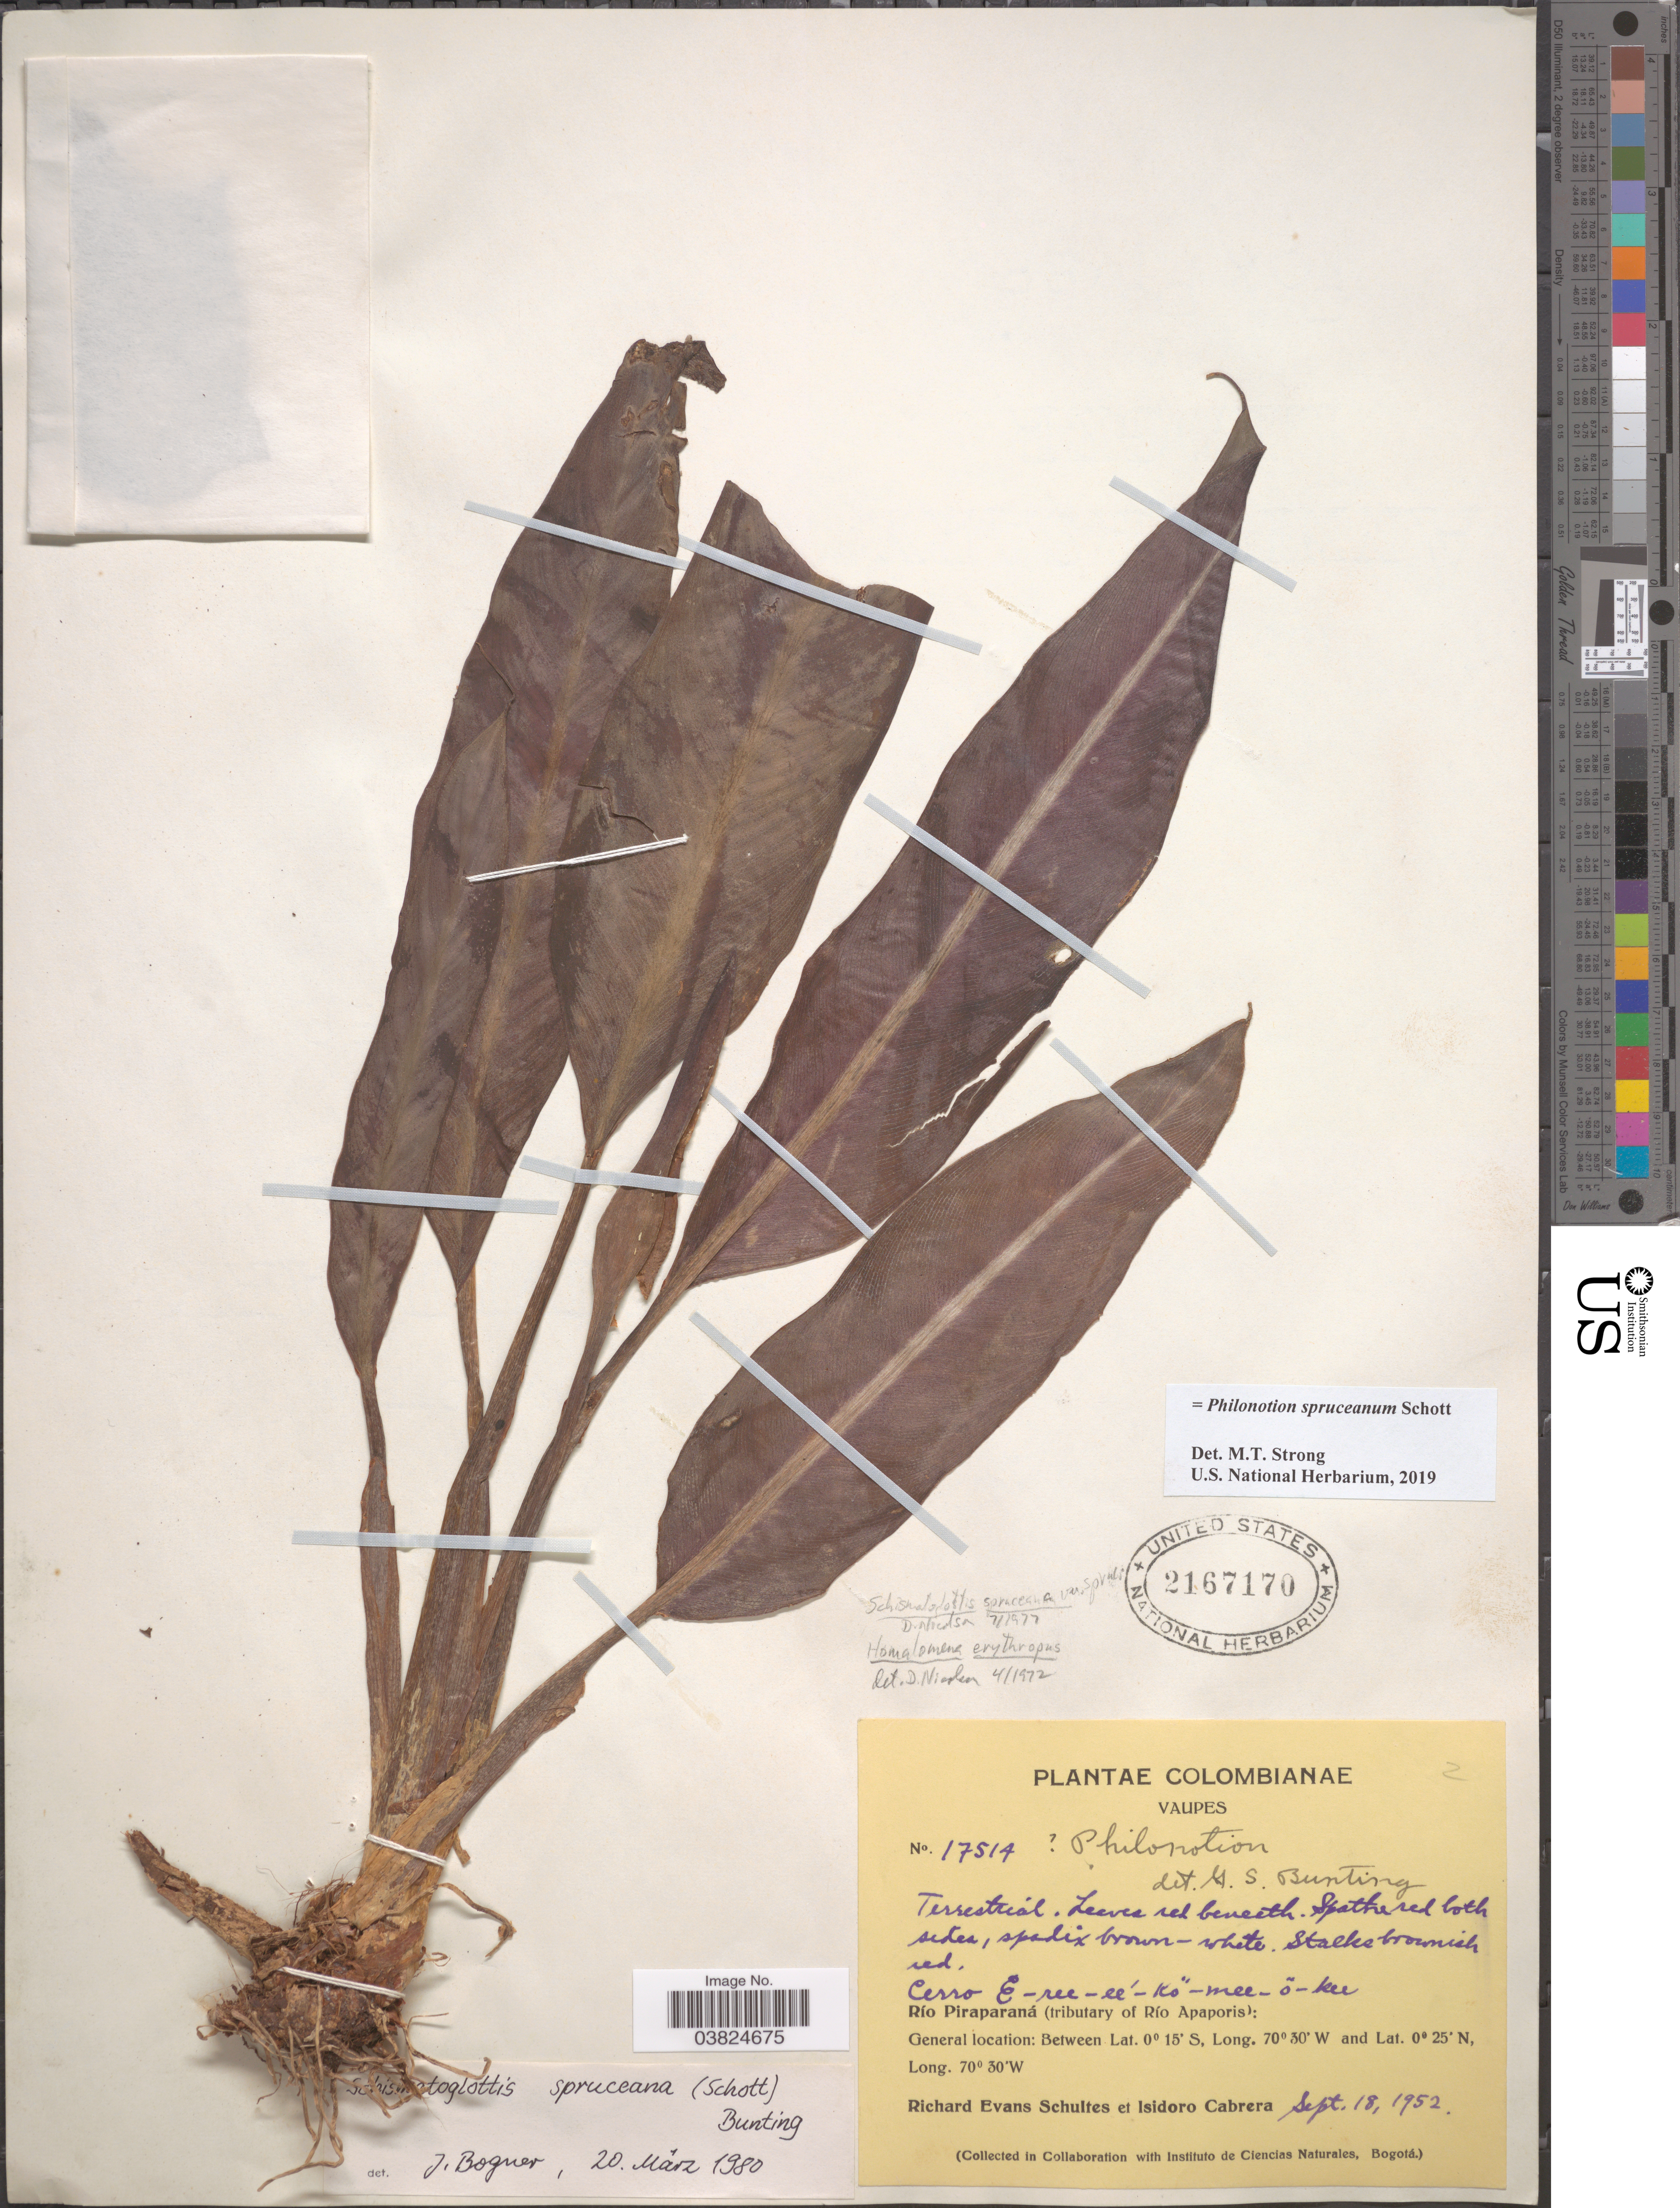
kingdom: Plantae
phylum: Tracheophyta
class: Liliopsida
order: Alismatales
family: Araceae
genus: Philonotion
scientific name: Philonotion spruceanum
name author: Schott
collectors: R. E. Schultes & I. Cabrera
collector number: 17514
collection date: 1952-09-18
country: Colombia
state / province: Vaupés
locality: Cerro E-ree-eé-Kö-mee-õ-kee. [interpreted] Río Piraparaná (tributary of Río Apaporis).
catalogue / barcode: US 2167170